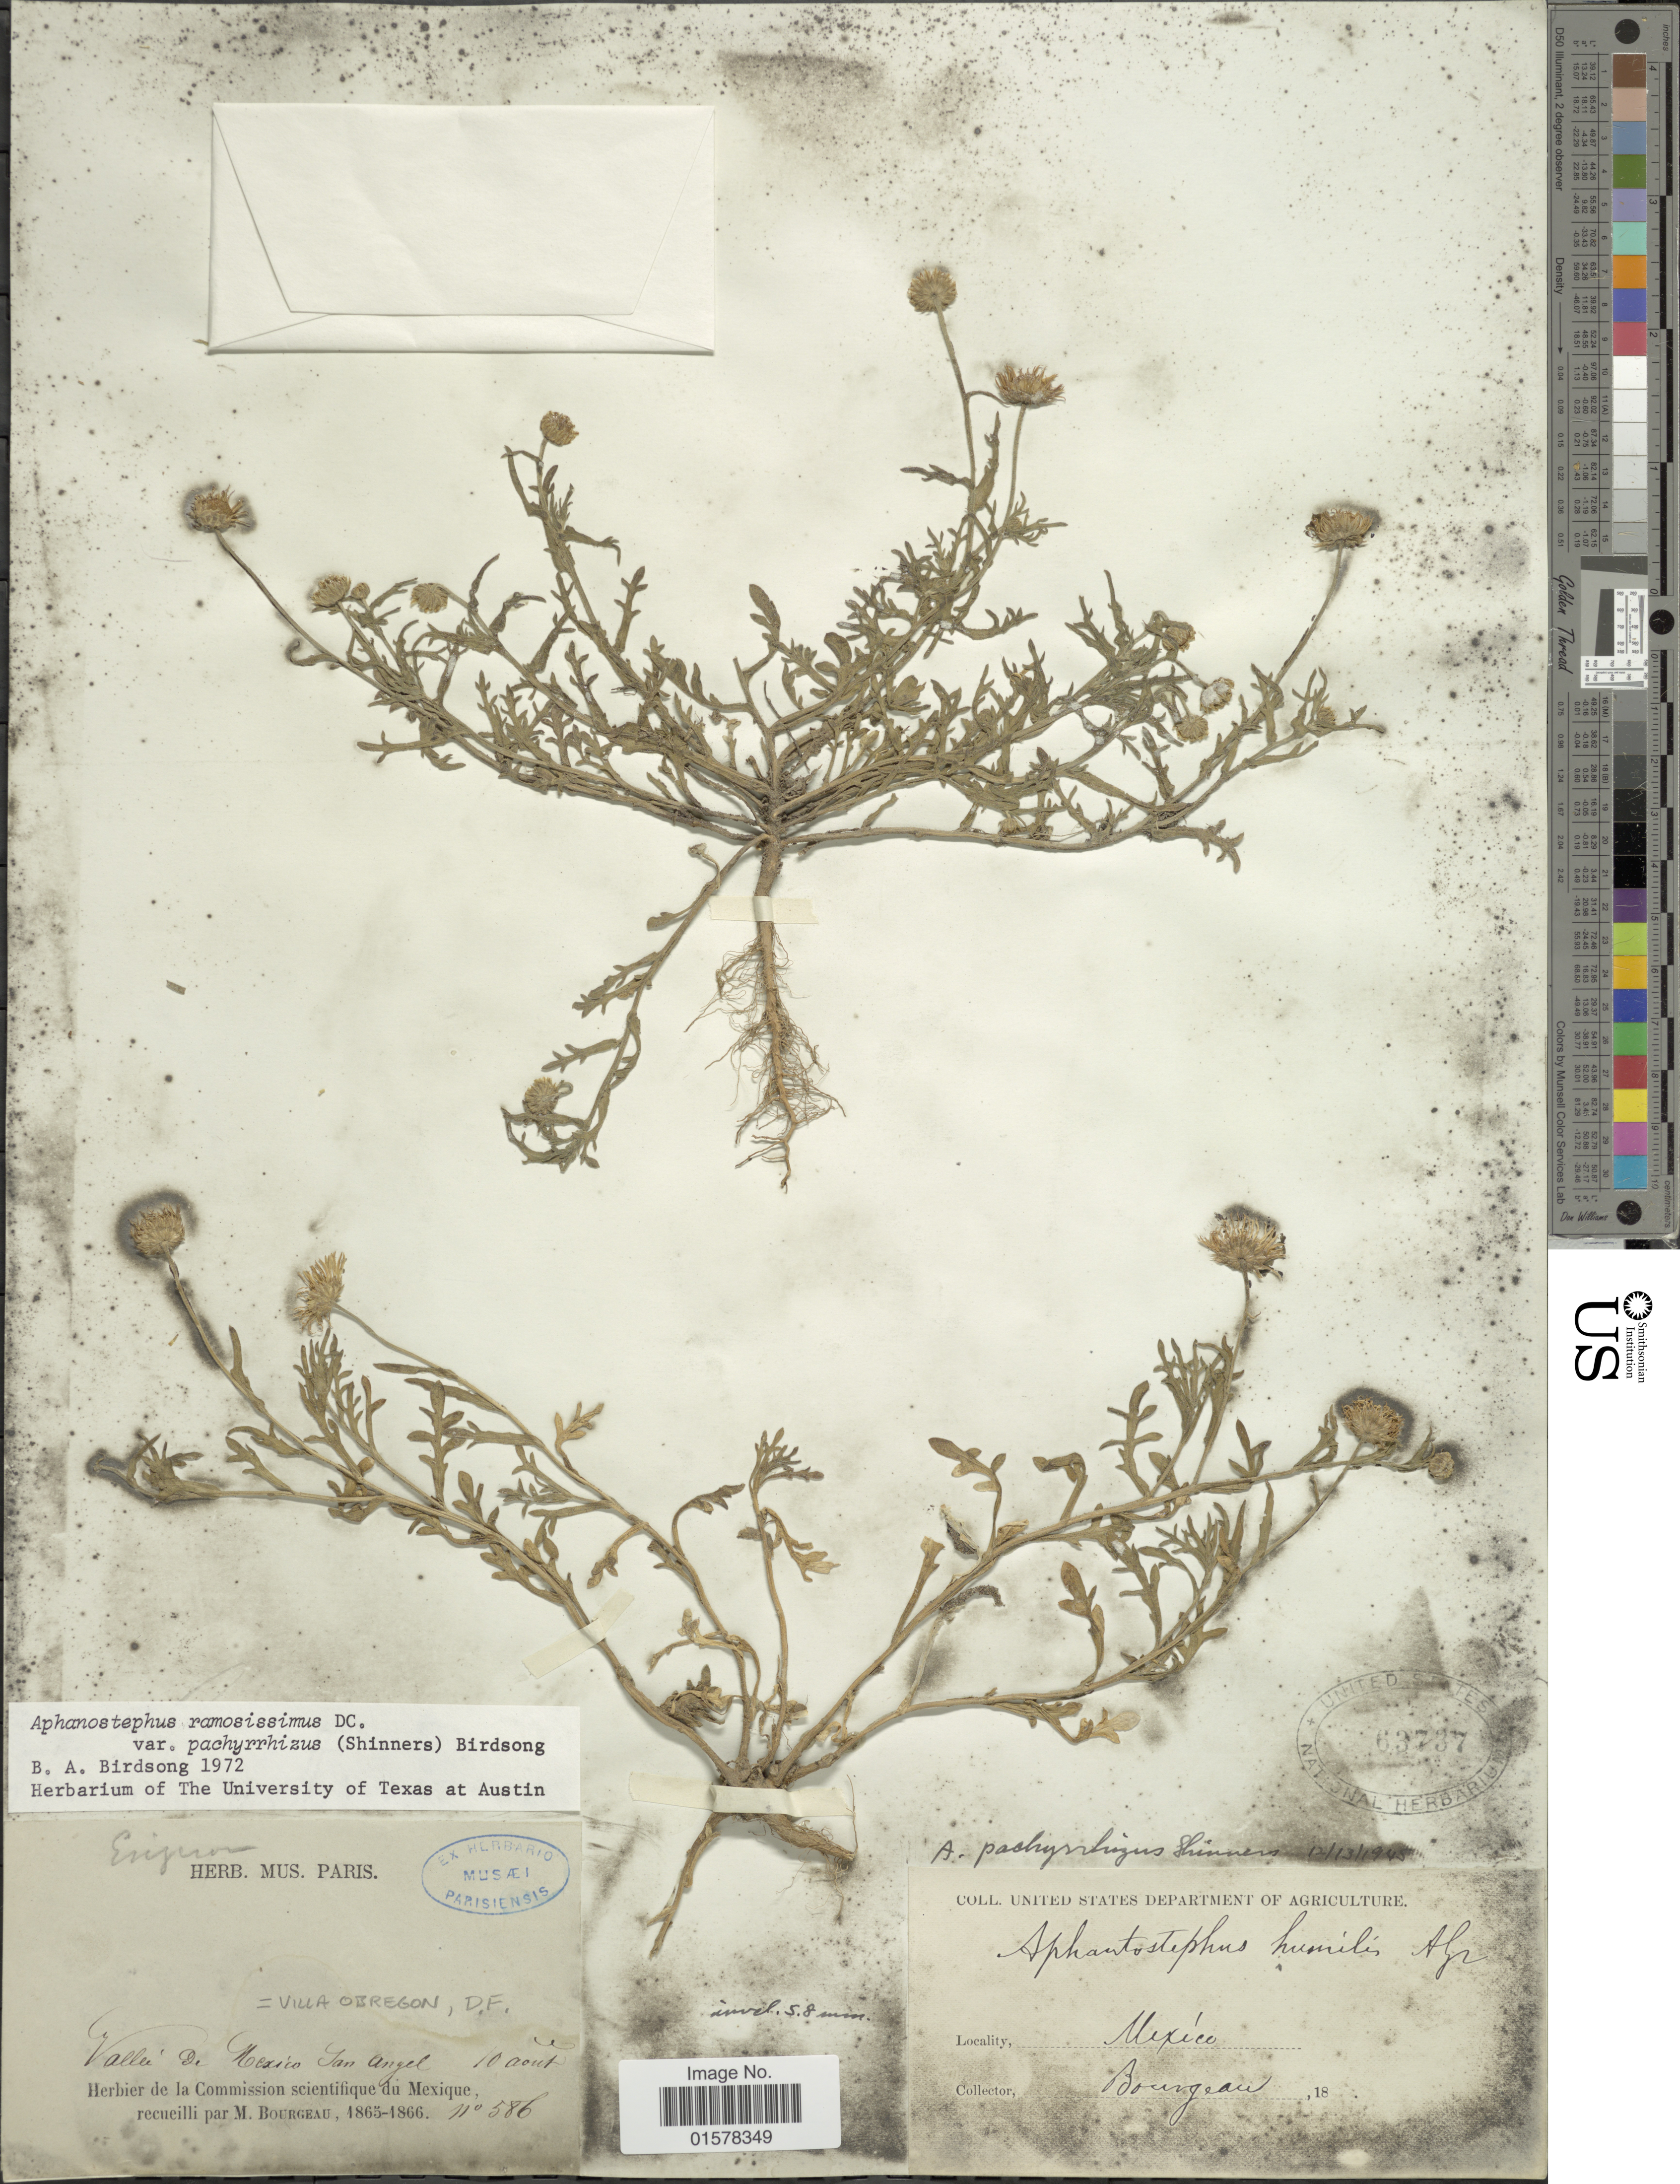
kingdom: Plantae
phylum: Tracheophyta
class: Magnoliopsida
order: Asterales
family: Asteraceae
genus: Aphanostephus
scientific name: Aphanostephus ramosissimus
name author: DC.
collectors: M. Bourgeau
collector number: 586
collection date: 1865-08-10/1966-08-10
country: Mexico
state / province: Distrito Federal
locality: Vallee de Mexico San Angel